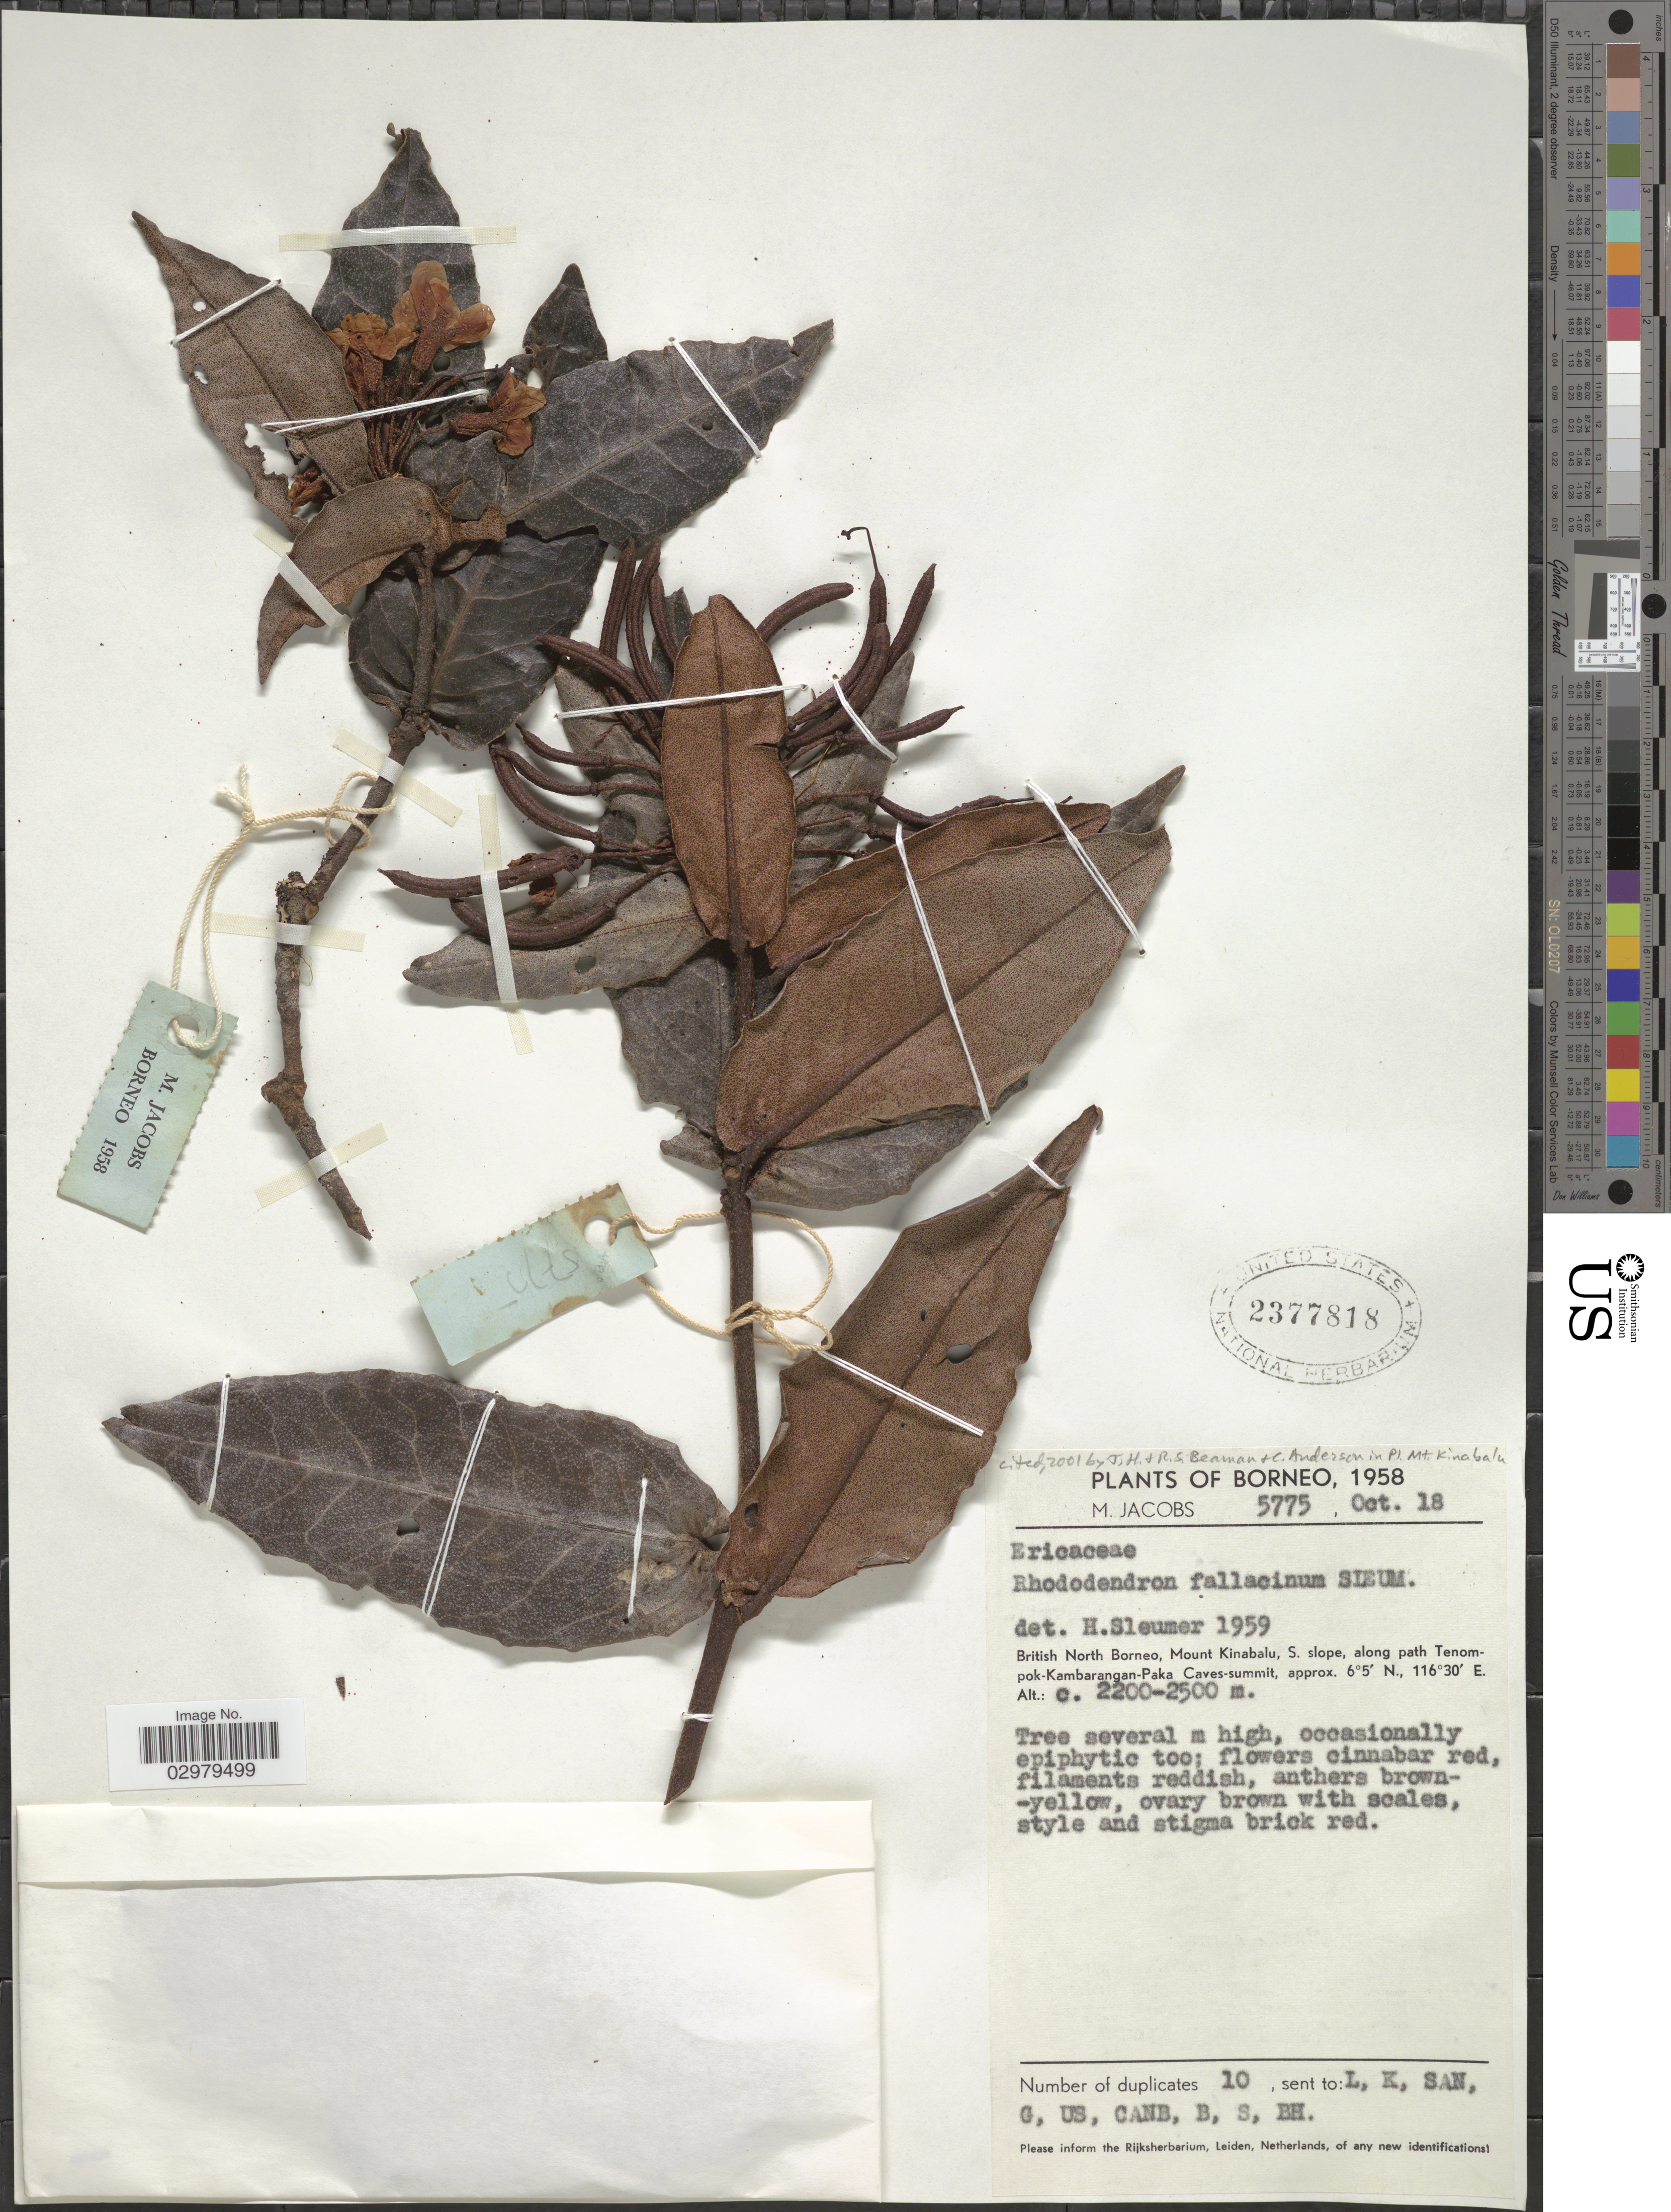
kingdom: Plantae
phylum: Tracheophyta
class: Magnoliopsida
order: Ericales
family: Ericaceae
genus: Rhododendron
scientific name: Rhododendron fallacinum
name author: Sleumer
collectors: M. Jacobs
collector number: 5775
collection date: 1958-10-18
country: Malaysia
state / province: Sabah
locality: Borneo. British North Borneo. Mount Kinabalu, S. slope, along path Tenompok-Kambarangan-Paka Caves-summit.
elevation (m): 2200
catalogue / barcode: US 2377818